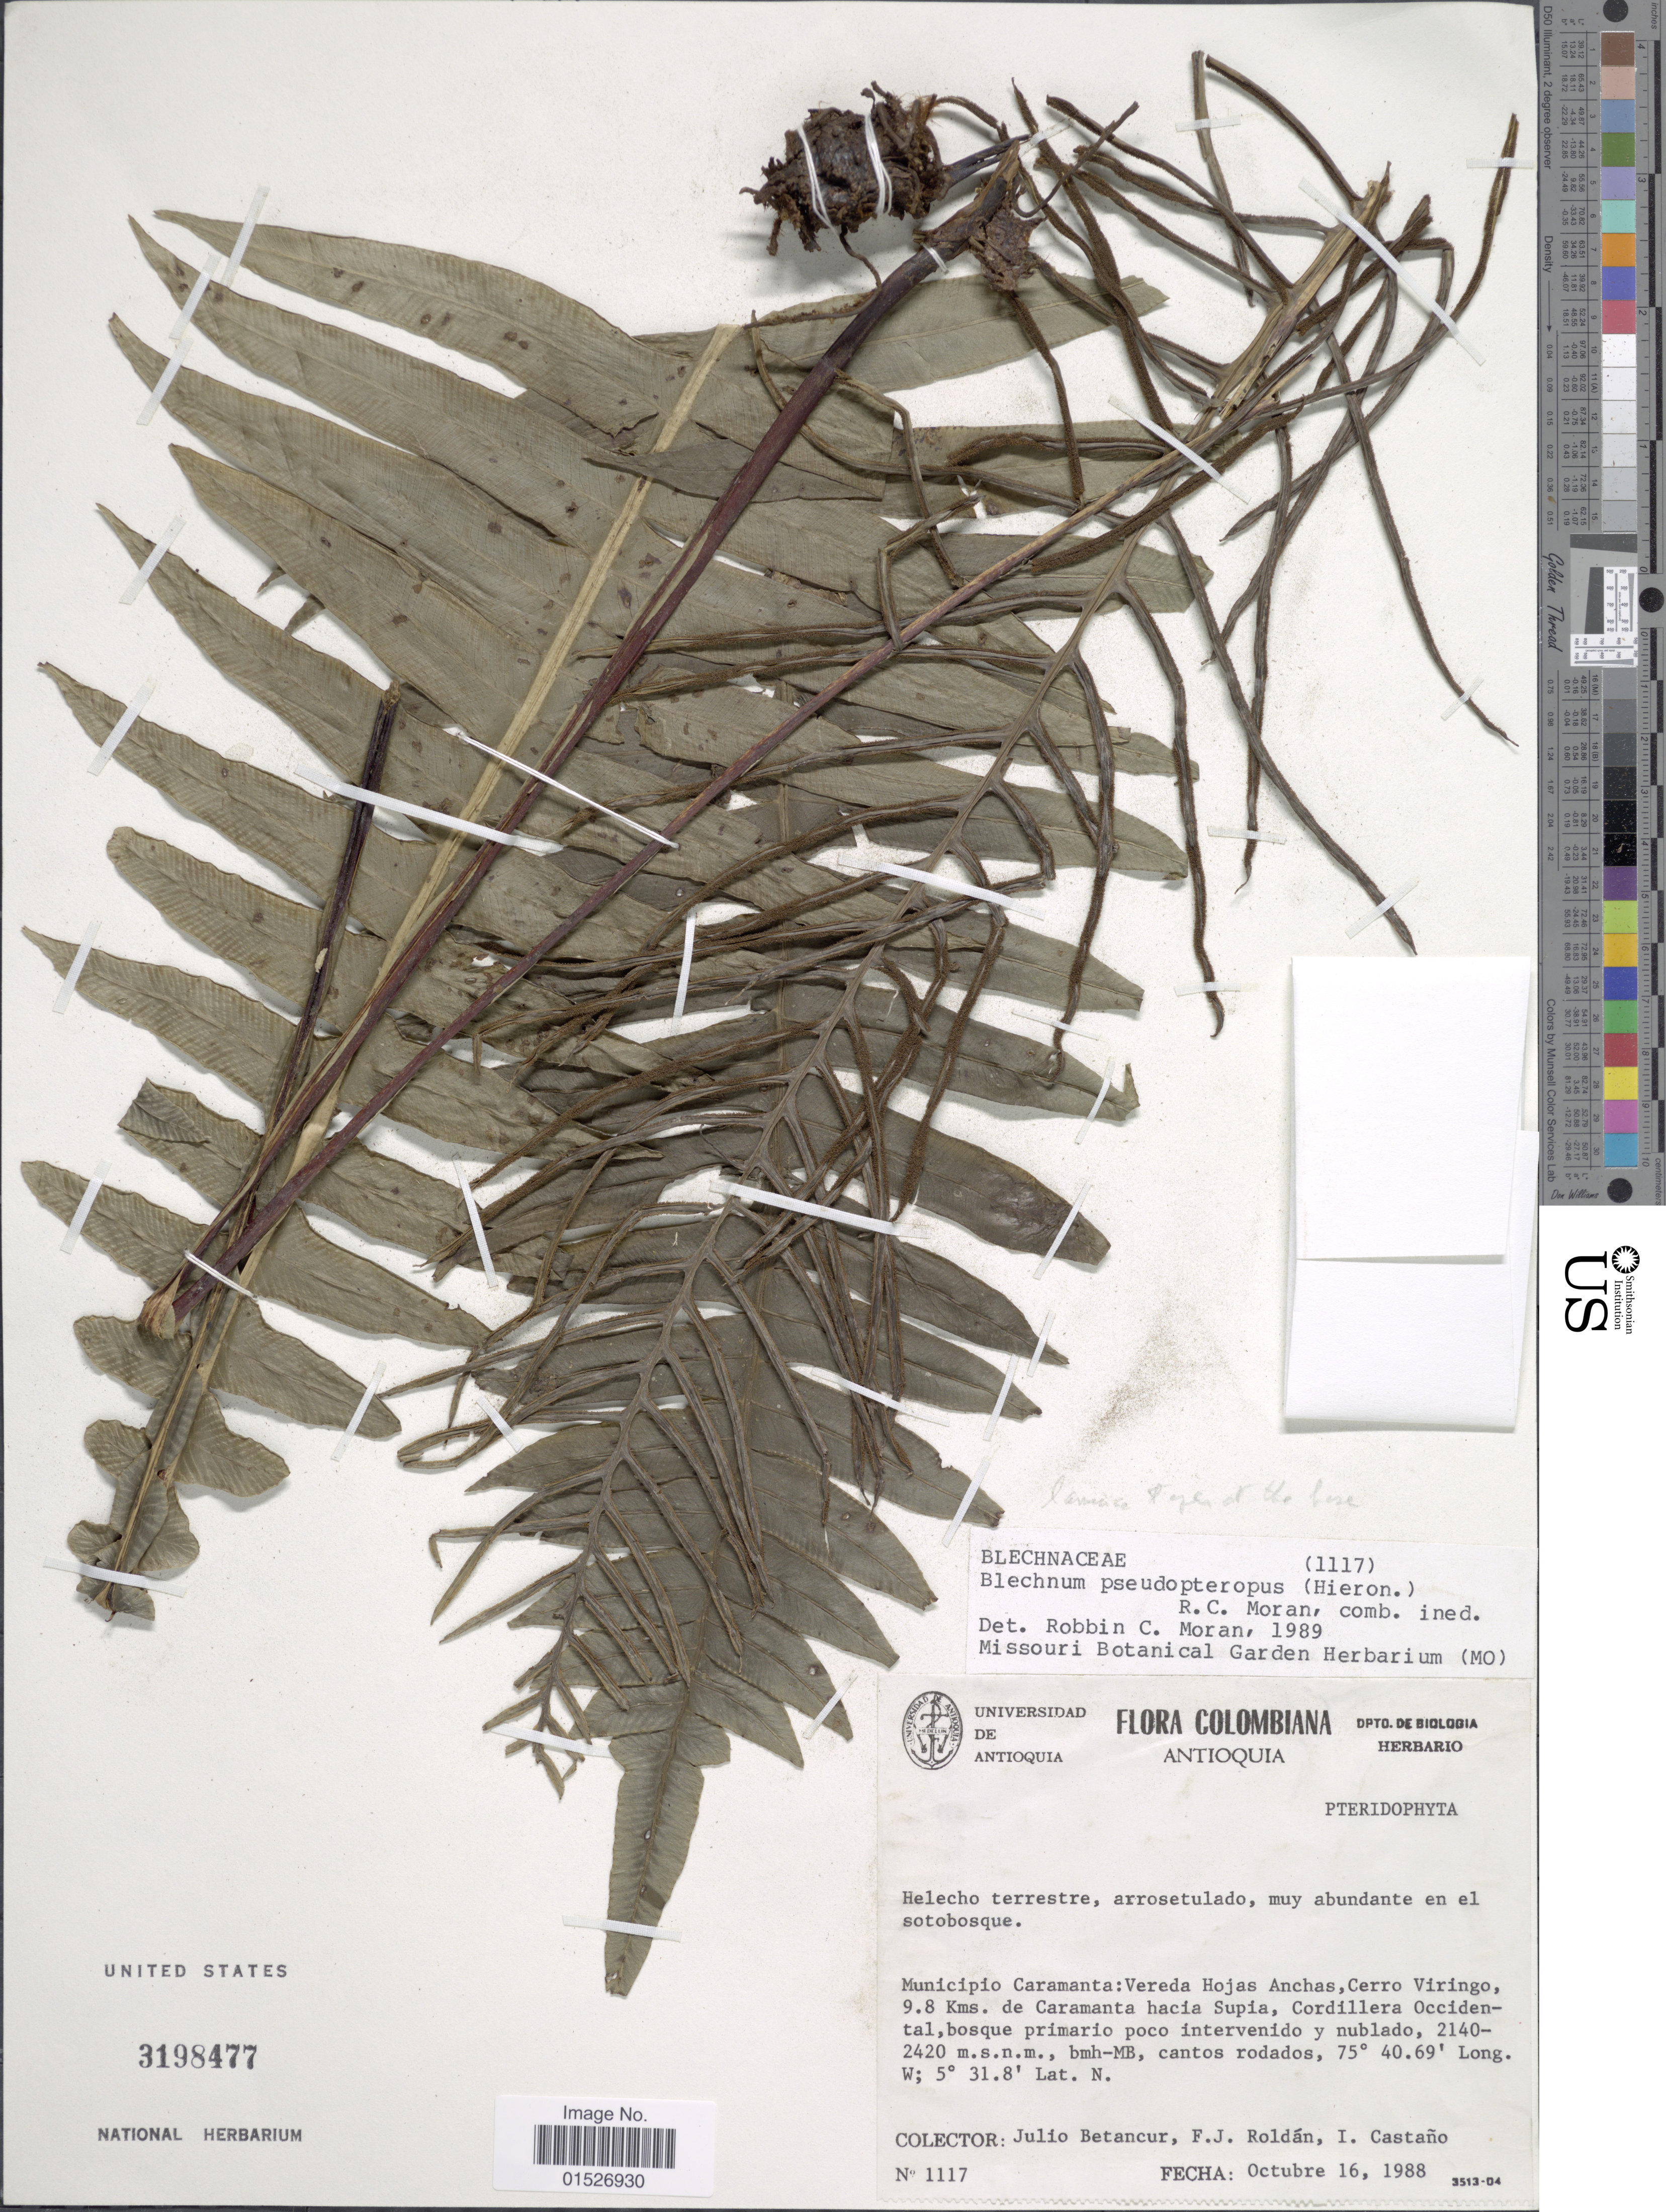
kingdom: Plantae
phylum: Tracheophyta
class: Polypodiopsida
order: Polypodiales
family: Blechnaceae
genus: Blechnum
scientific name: Blechnum pseudopteris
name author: (Hieron.)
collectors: J. Betancur, F. J. Roldán & I. Castaño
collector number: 1117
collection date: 1988-10-16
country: Colombia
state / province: Antioquia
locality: Antioquia, Municipio Caramanta: Vereda Hojas Anchas, Cerro Viringo, 9.8 Kms. de caramanta hacia Supia, Cordillera Occidental, bosque primario poco intervenido y nublado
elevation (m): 2140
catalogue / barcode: US 3198477